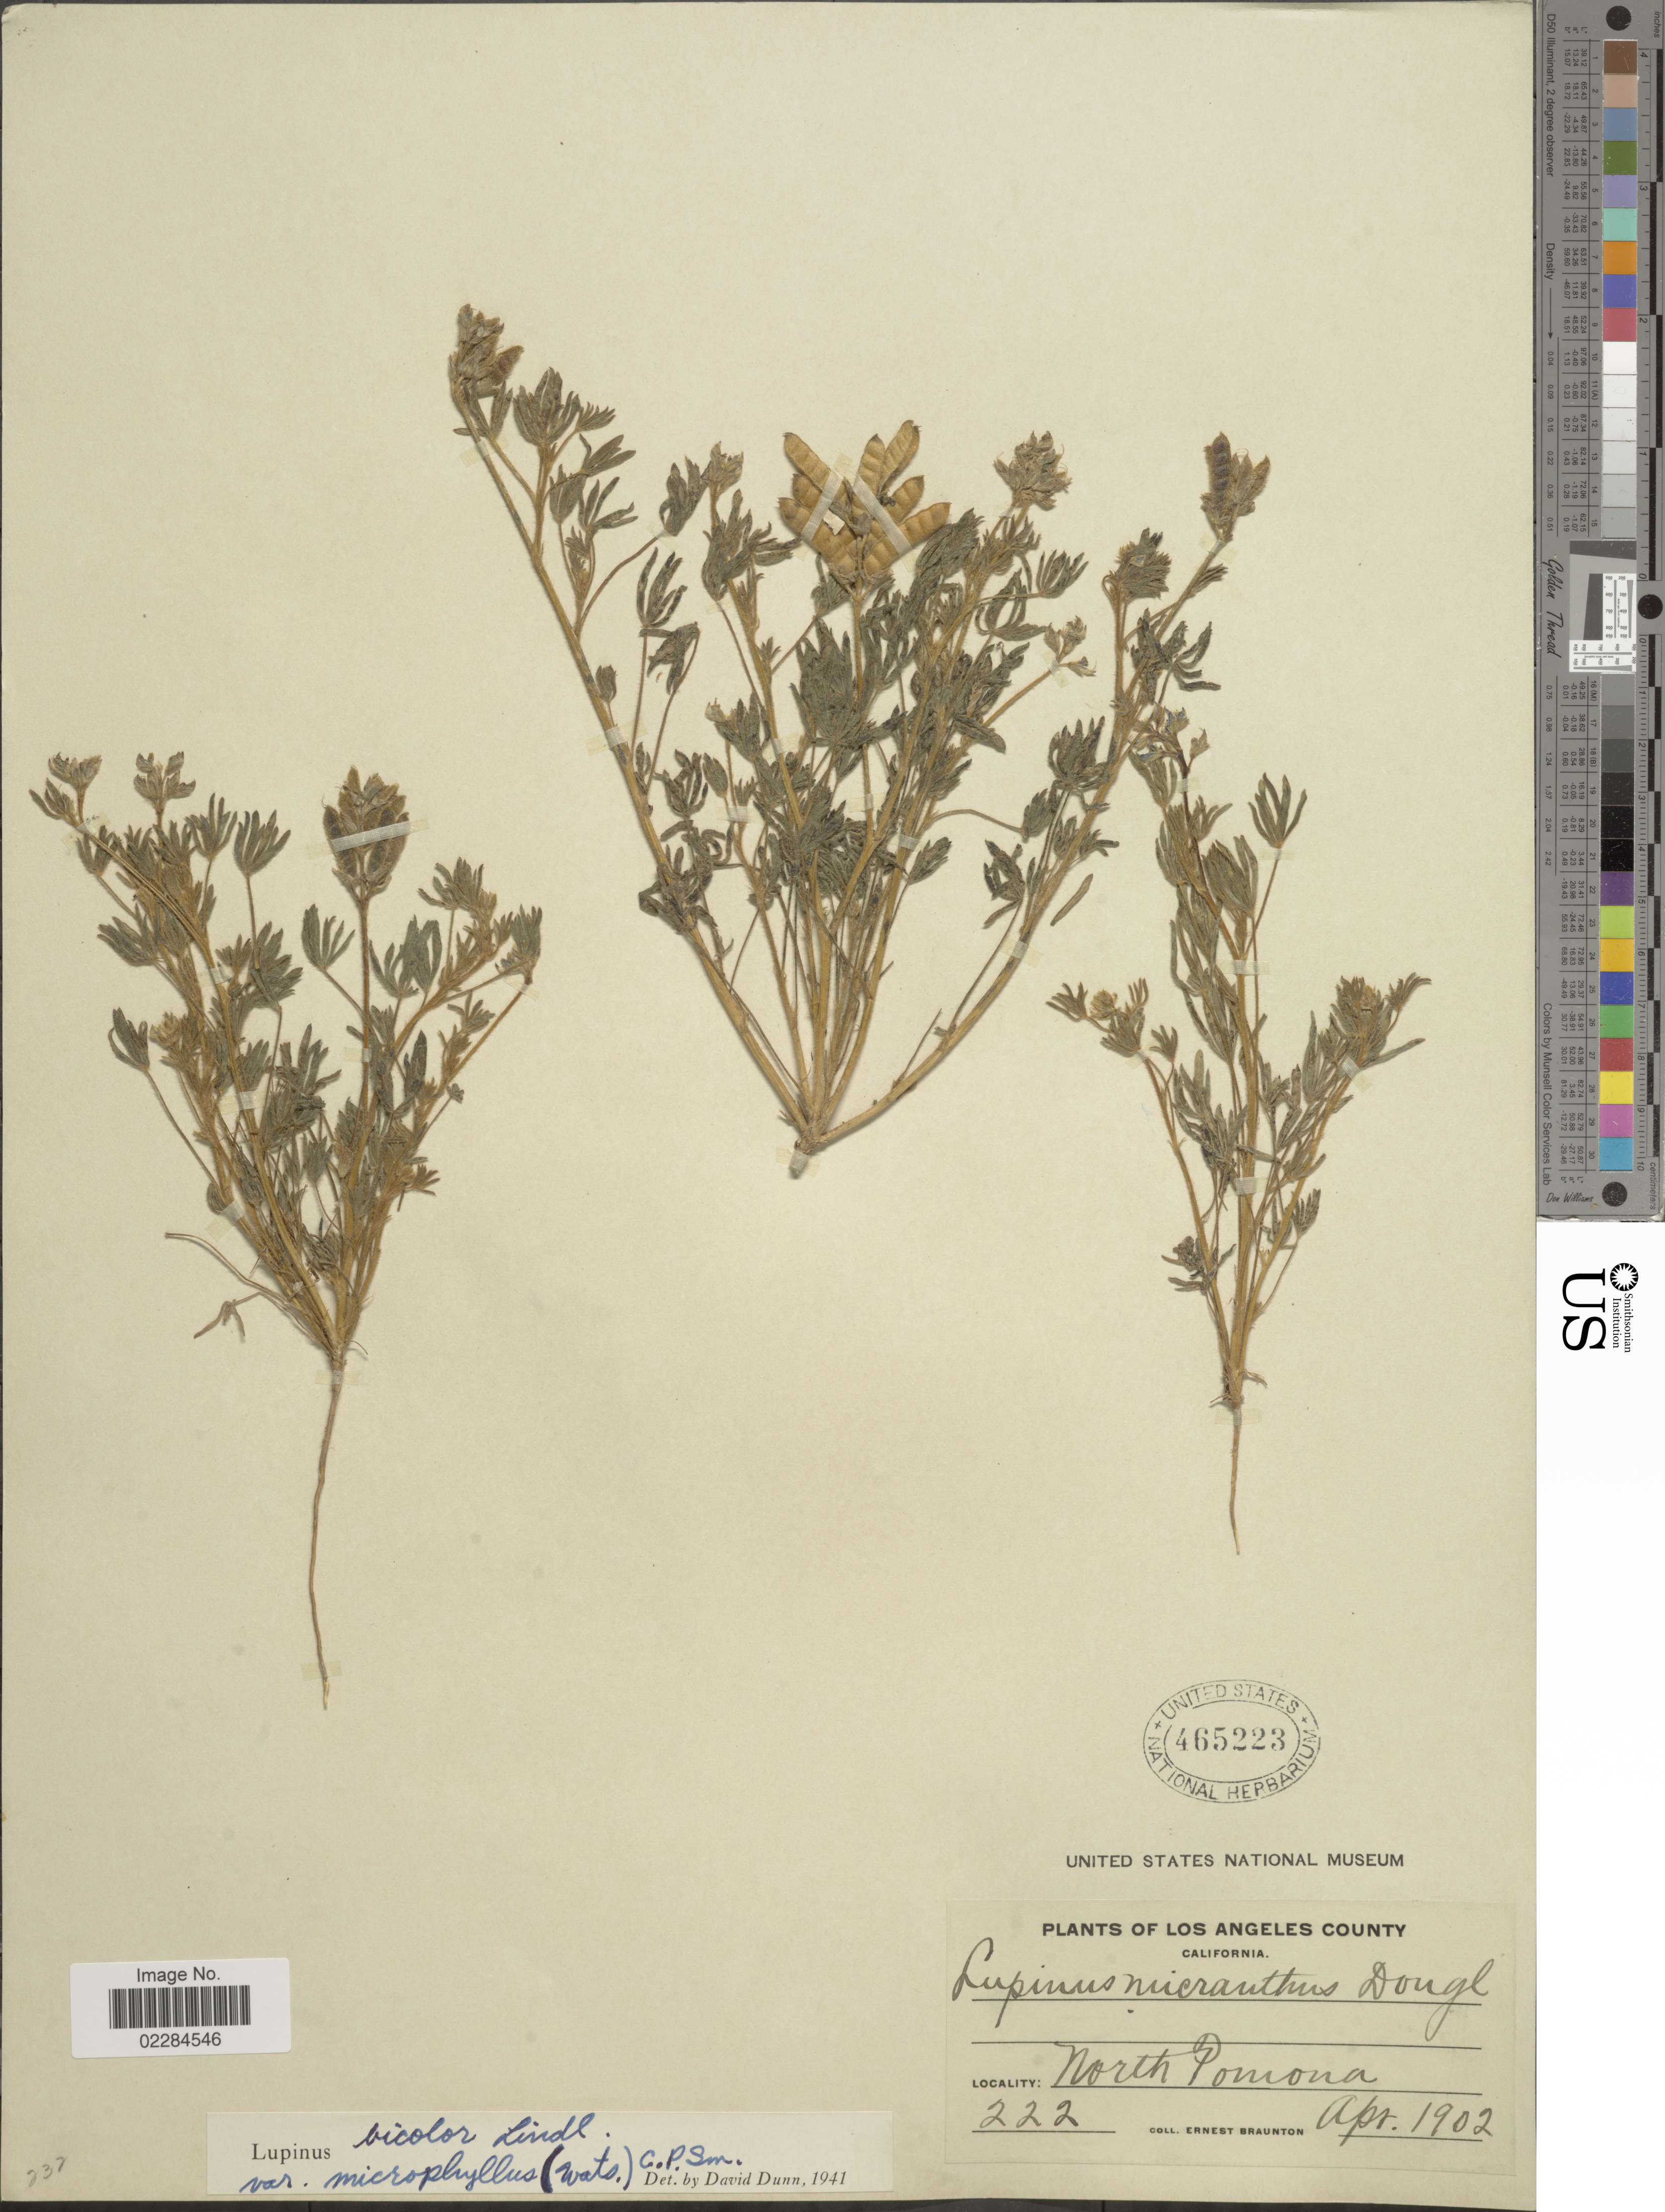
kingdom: Plantae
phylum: Tracheophyta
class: Magnoliopsida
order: Fabales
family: Fabaceae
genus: Lupinus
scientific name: Lupinus bicolor var. microphyllus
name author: Lindl.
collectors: E. Braunton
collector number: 222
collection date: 1902-04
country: United States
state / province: California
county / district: Los Angeles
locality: Los Angeles County. North Pomona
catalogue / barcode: US 465223